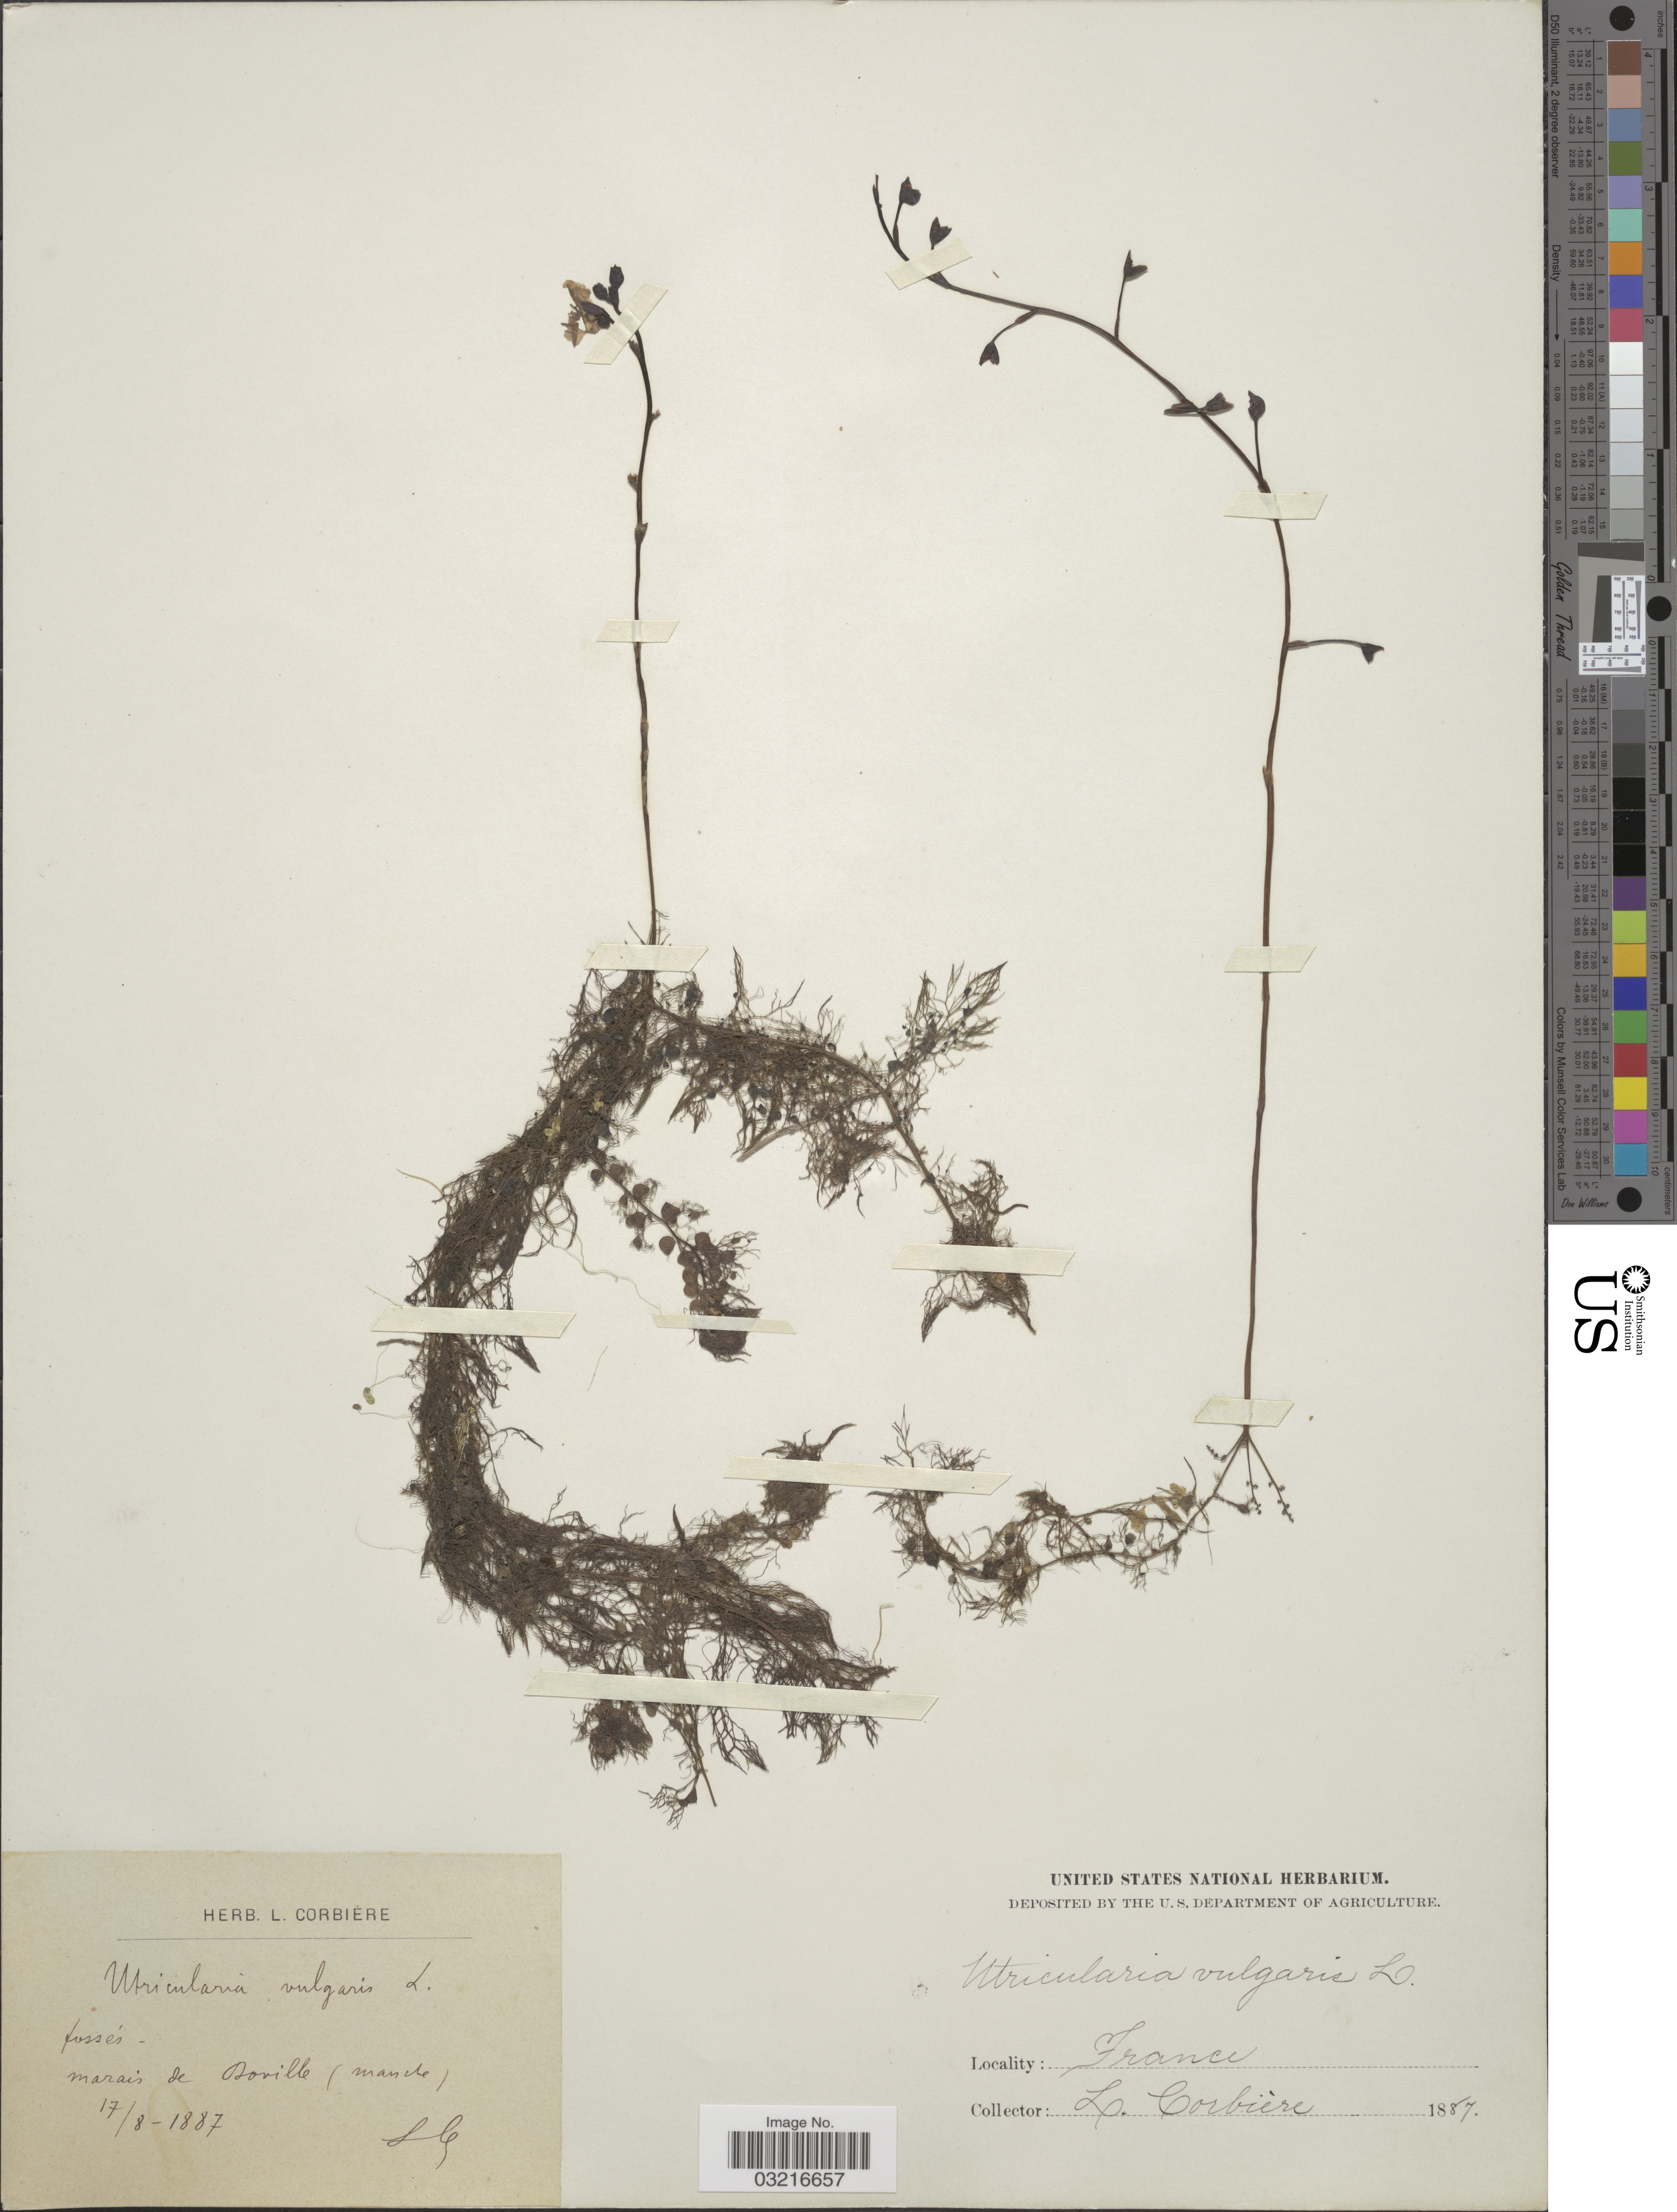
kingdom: Plantae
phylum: Tracheophyta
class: Magnoliopsida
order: Lamiales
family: Lentibulariaceae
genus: Utricularia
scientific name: Utricularia vulgaris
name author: L.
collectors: L. Corbière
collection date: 1887-08-17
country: France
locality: Marais de Doville (manche).